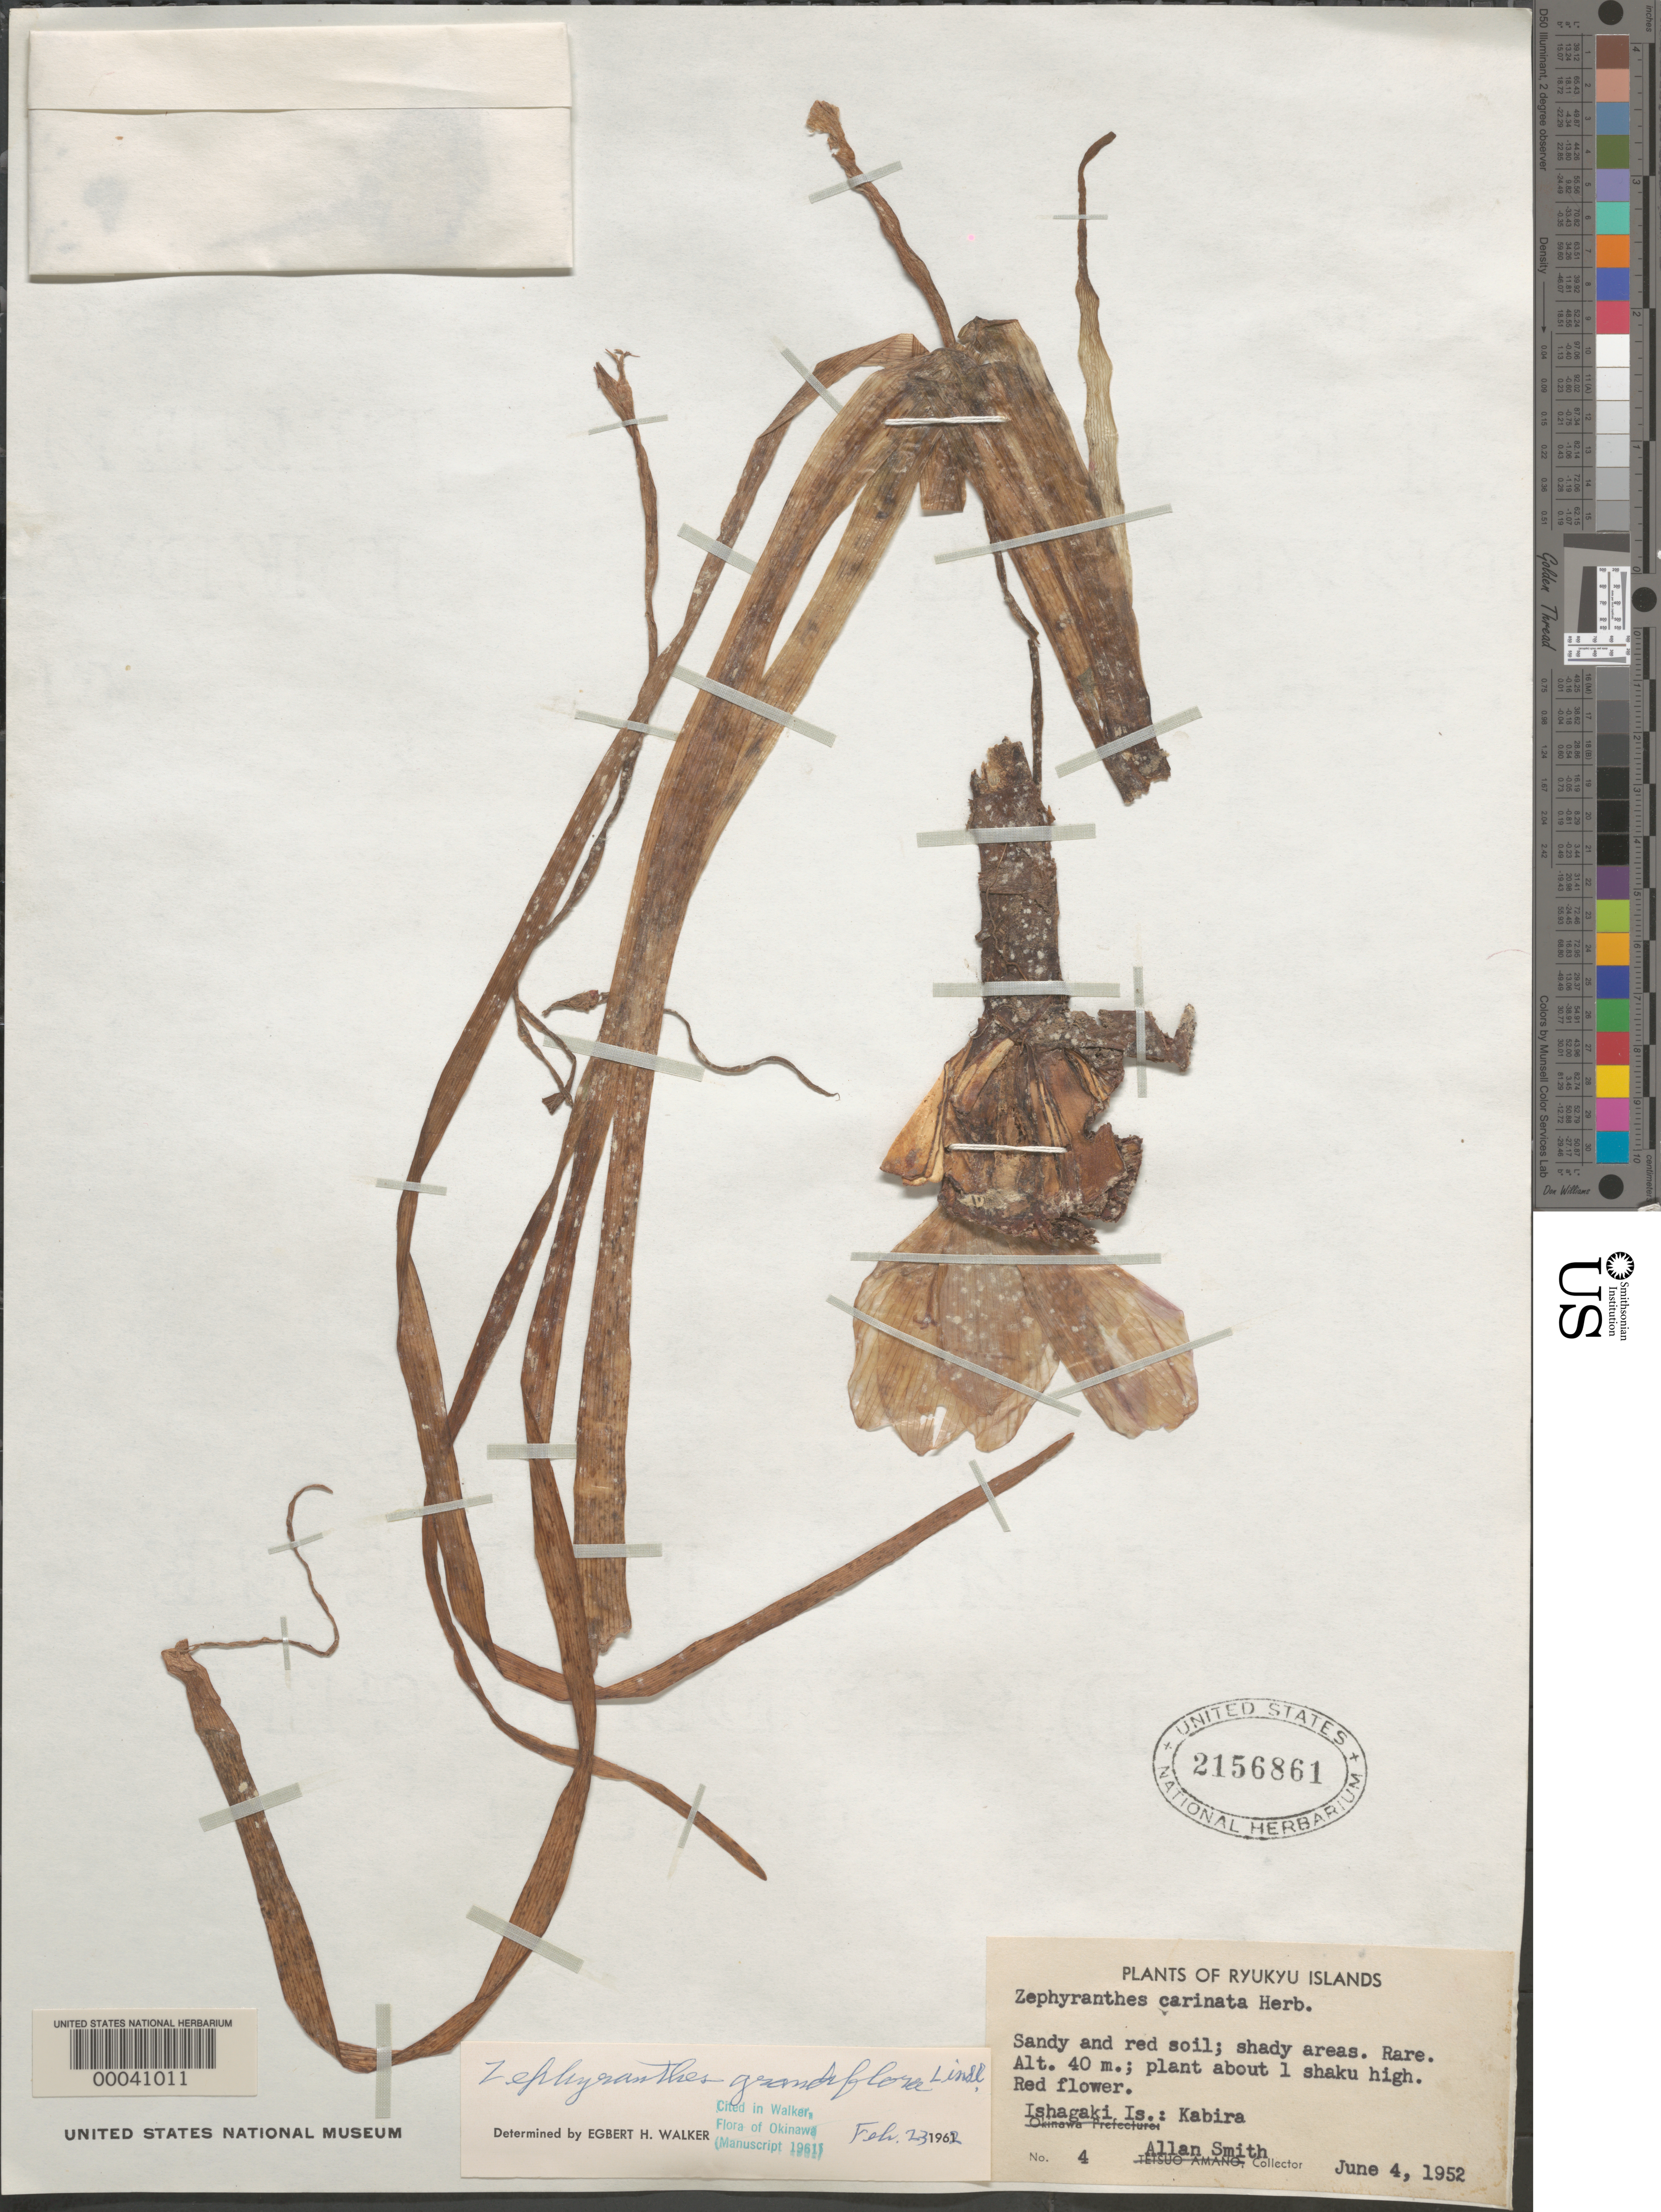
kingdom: Plantae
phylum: Tracheophyta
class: Liliopsida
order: Asparagales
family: Amaryllidaceae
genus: Zephyranthes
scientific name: Zephyranthes grandiflora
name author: Lindl.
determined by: Walker, E. H.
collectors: A. Smith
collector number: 4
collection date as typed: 04 Jun 1952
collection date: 1952-06-04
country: Japan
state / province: Okinawa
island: Ishigaki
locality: Kabira,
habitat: Sandy and red soil, shaded areas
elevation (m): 40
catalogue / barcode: US 2156861